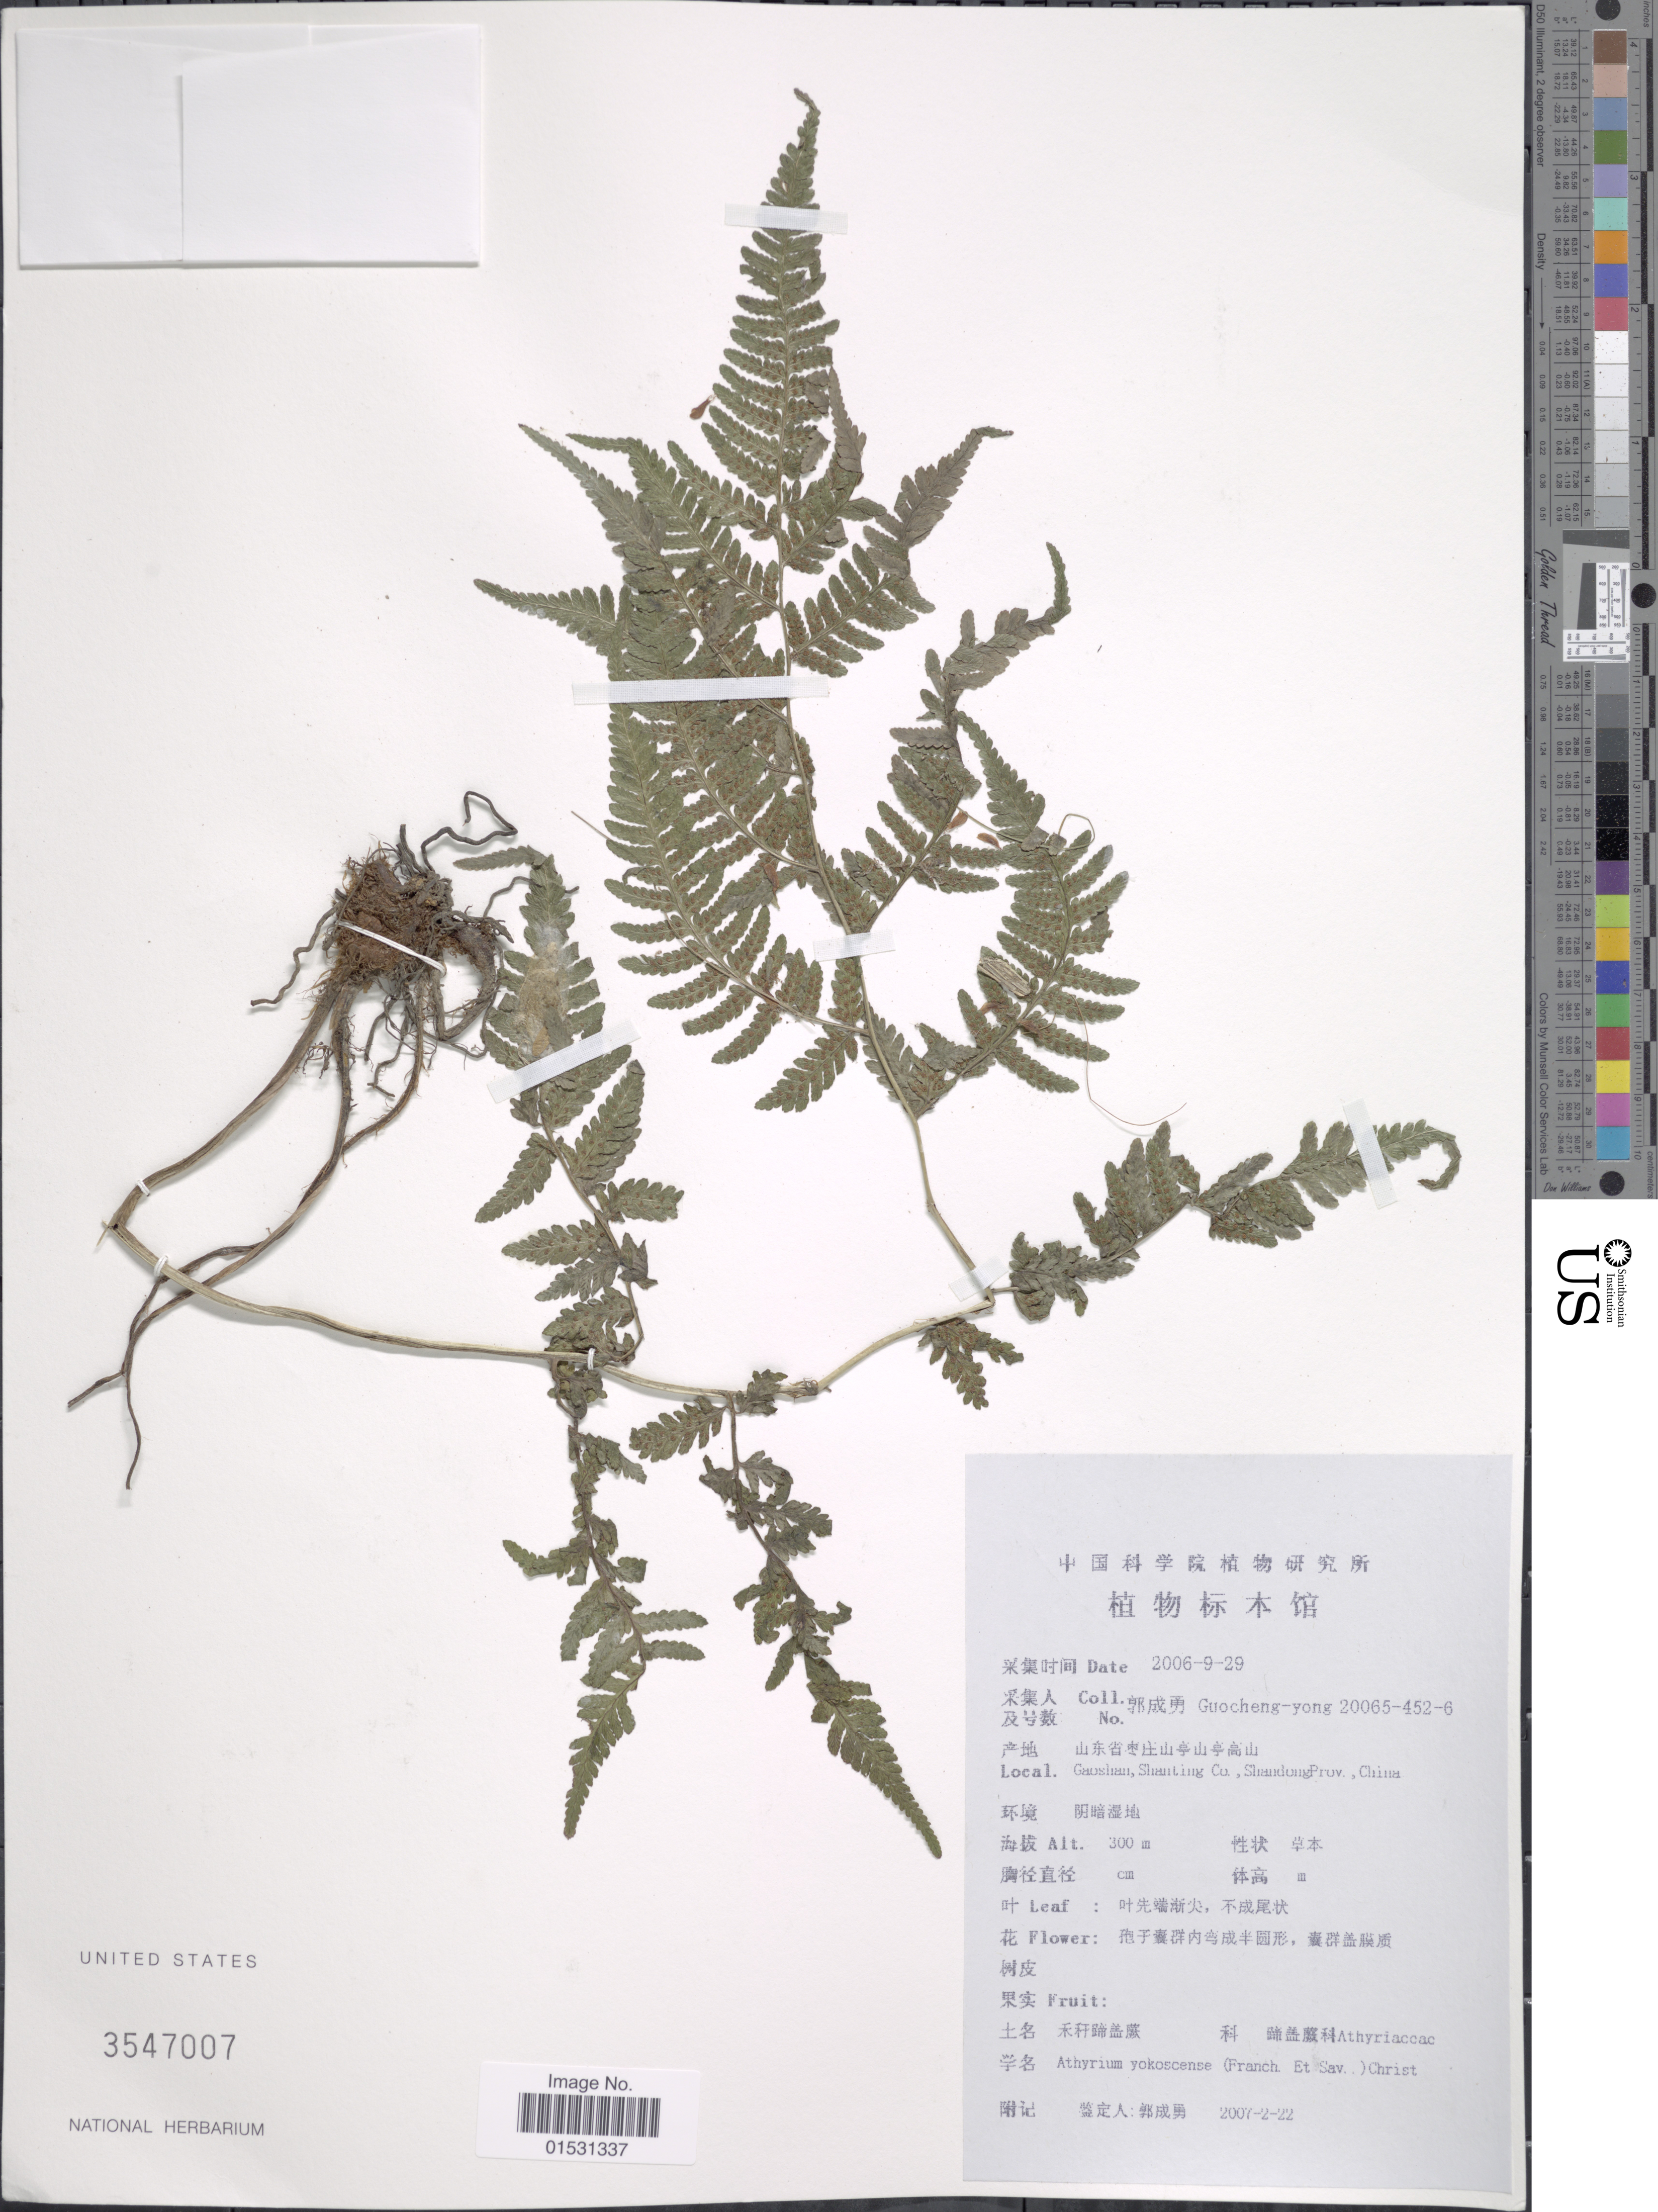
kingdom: Plantae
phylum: Tracheophyta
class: Polypodiopsida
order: Polypodiales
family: Athyriaceae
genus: Athyrium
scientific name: Athyrium yokoscense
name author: (Franch. & Sav.) Christ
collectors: Guo cheng-yong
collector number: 20065-452-6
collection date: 2006-09-29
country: China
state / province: Shandong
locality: Gaoshan, Shanting Co, Shandong Prov.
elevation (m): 300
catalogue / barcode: US 3547007